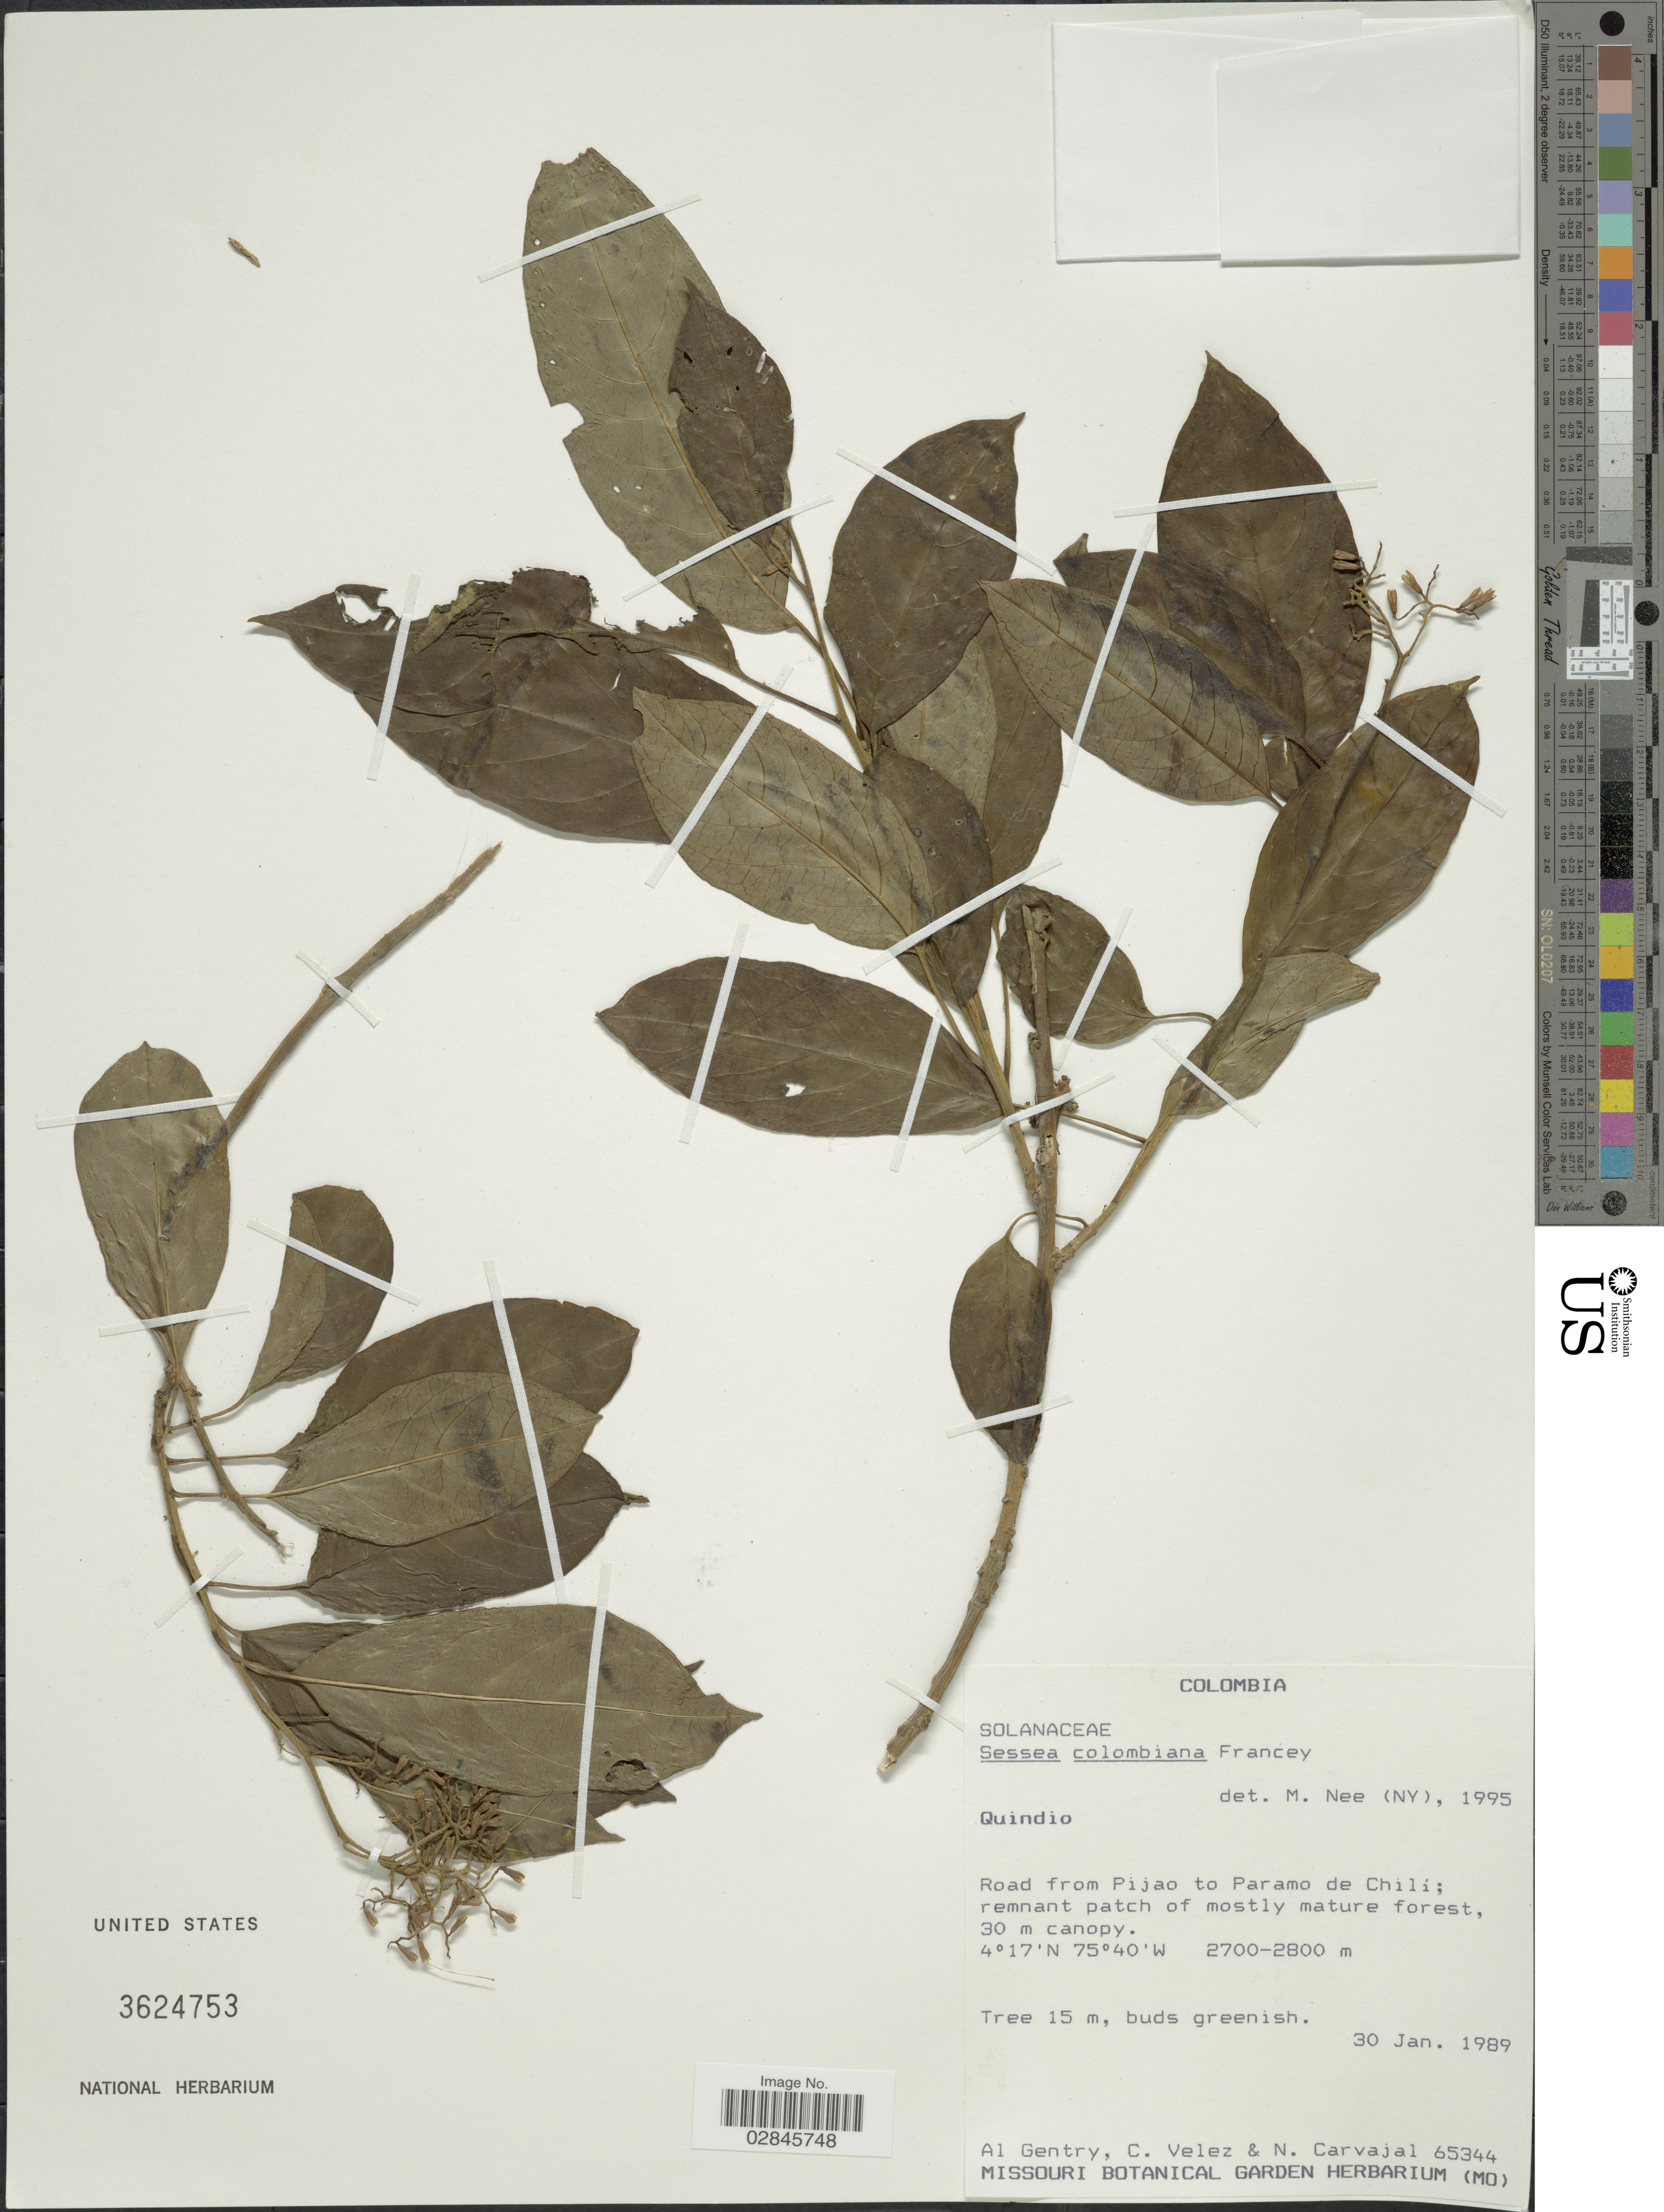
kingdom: Plantae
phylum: Tracheophyta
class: Magnoliopsida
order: Solanales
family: Solanaceae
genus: Sessea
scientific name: Sessea colombiana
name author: Francey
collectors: A. H. Gentry, C. Velez & N. Carvajal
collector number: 65344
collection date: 1989-01-30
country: Colombia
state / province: Quindío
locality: Quindio. Road from Pijao to Paramo de Chilí.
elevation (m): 2700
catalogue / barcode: US 3624753